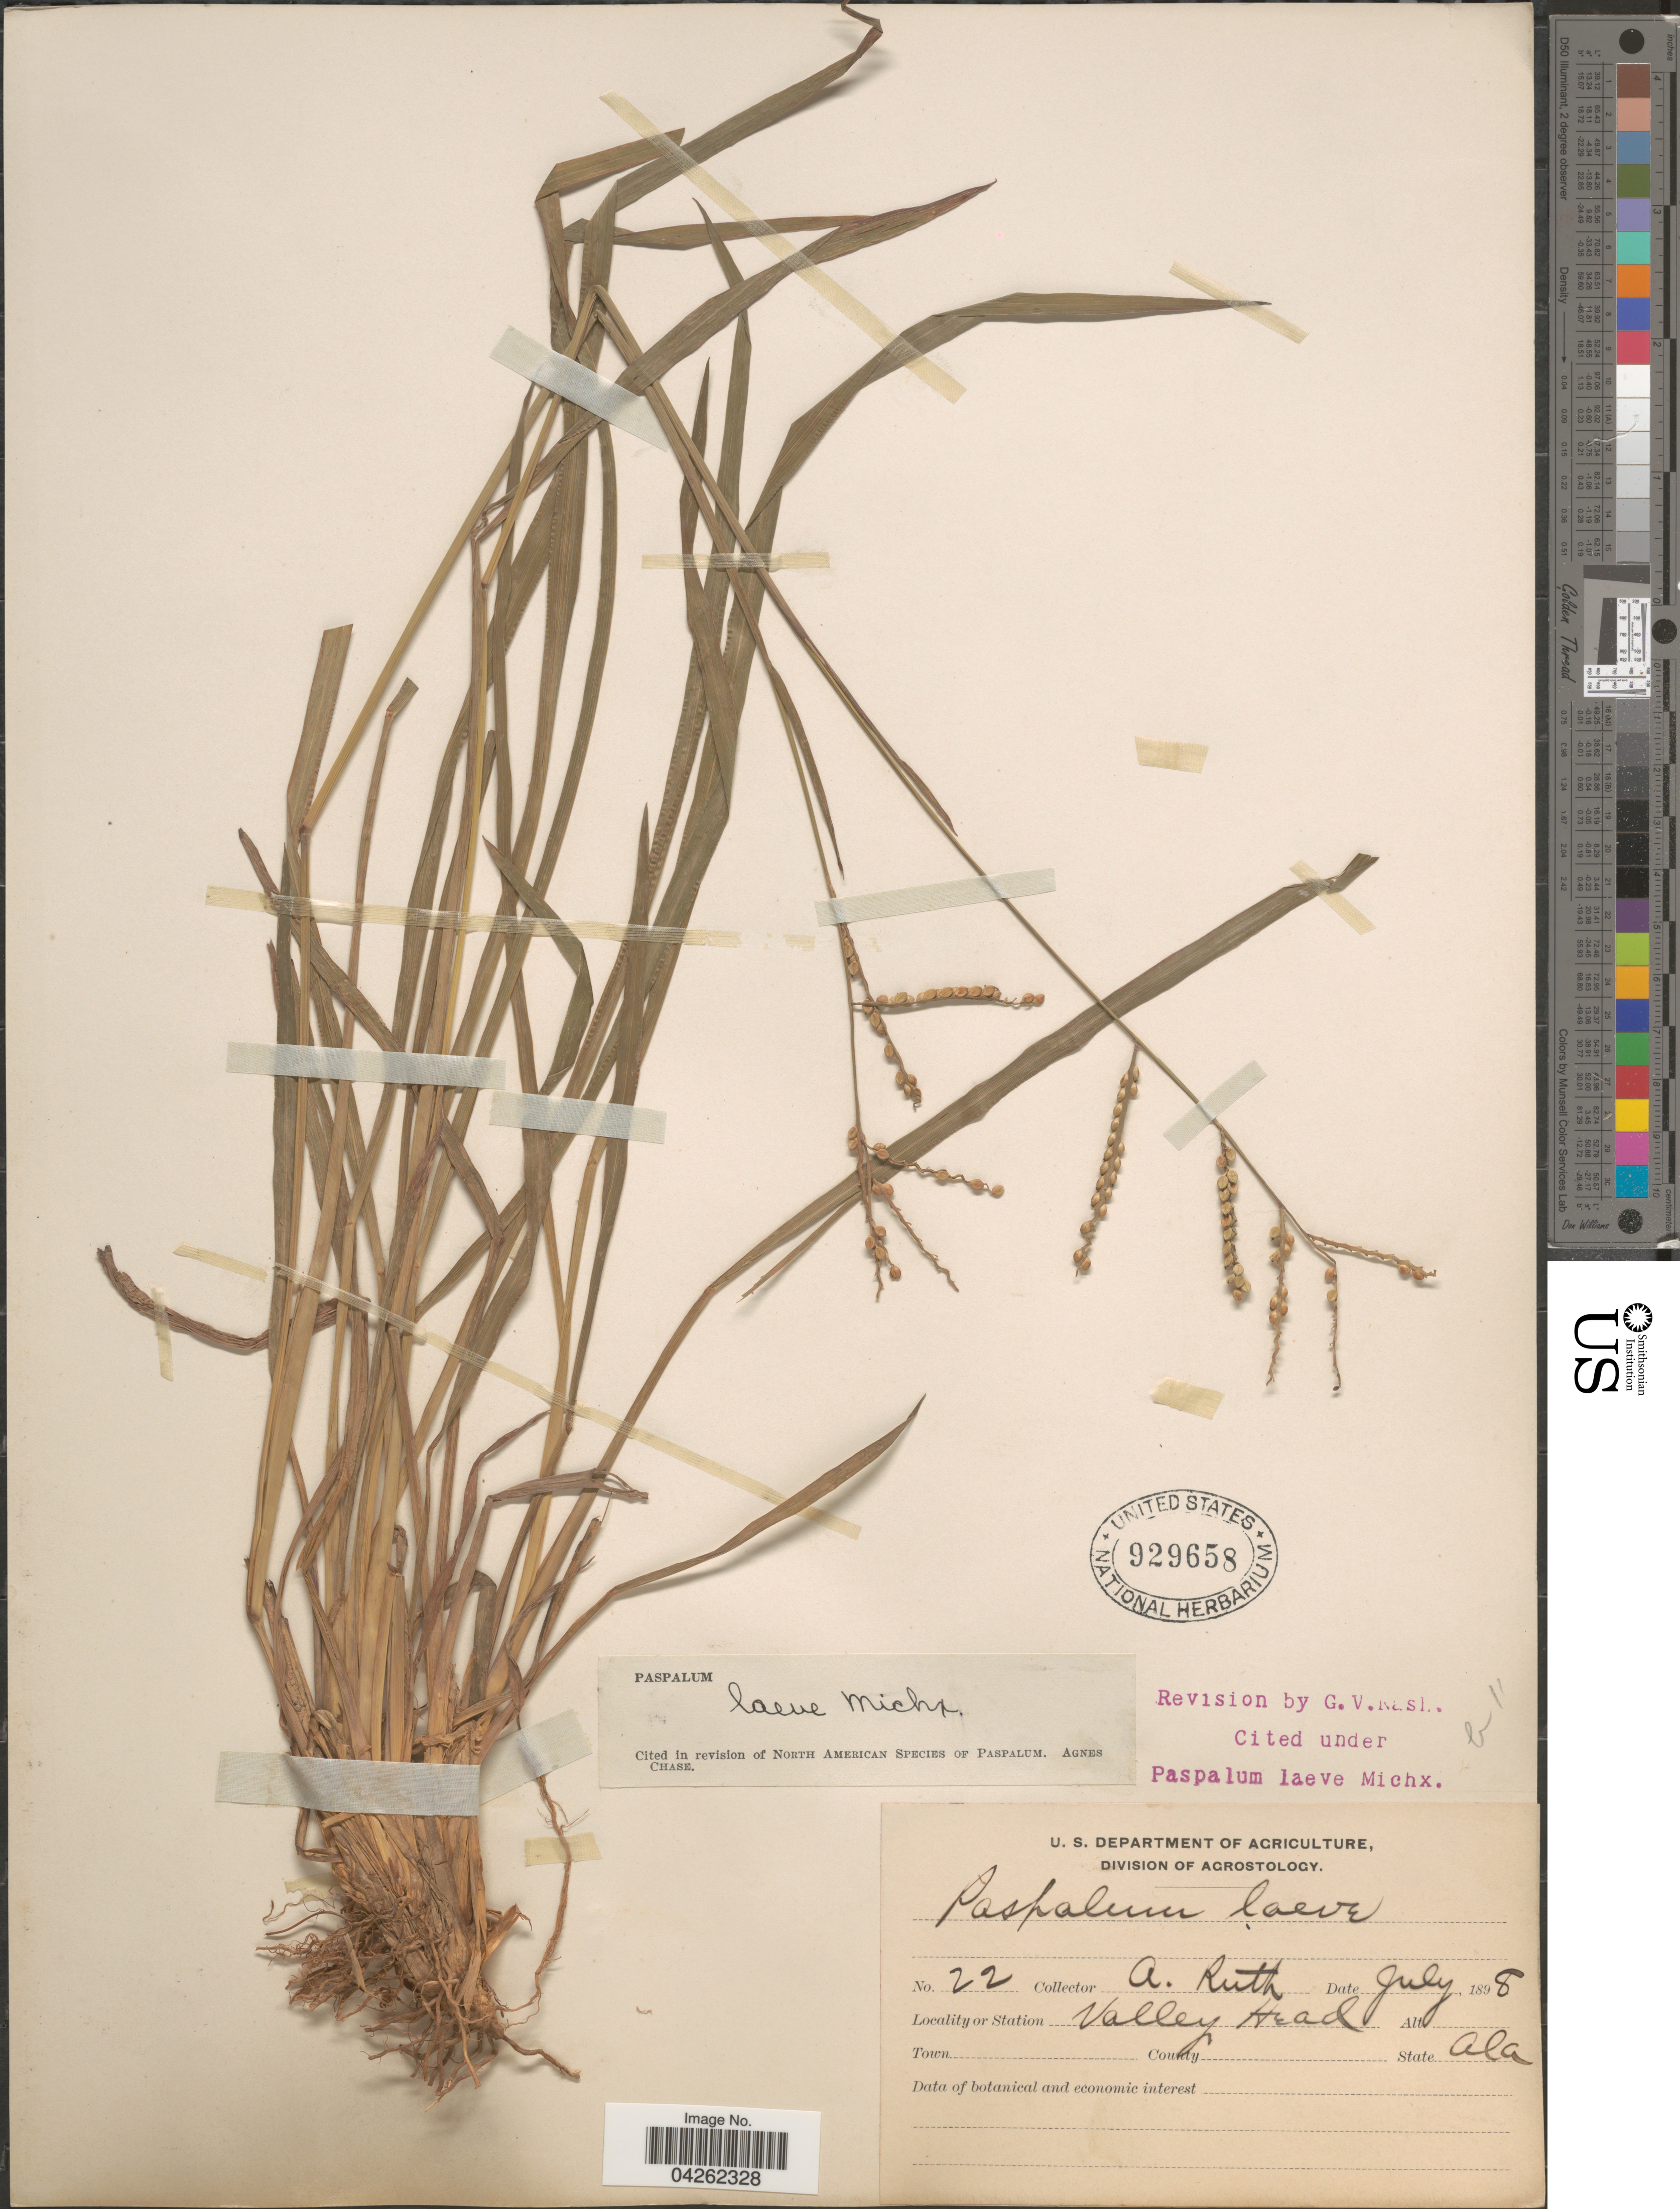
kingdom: Plantae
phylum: Tracheophyta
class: Liliopsida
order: Poales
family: Poaceae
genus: Paspalum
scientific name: Paspalum laeve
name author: Michx.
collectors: A. Ruth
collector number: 22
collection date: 1898-07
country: United States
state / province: Alabama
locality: Valley Head.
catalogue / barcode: US 929658